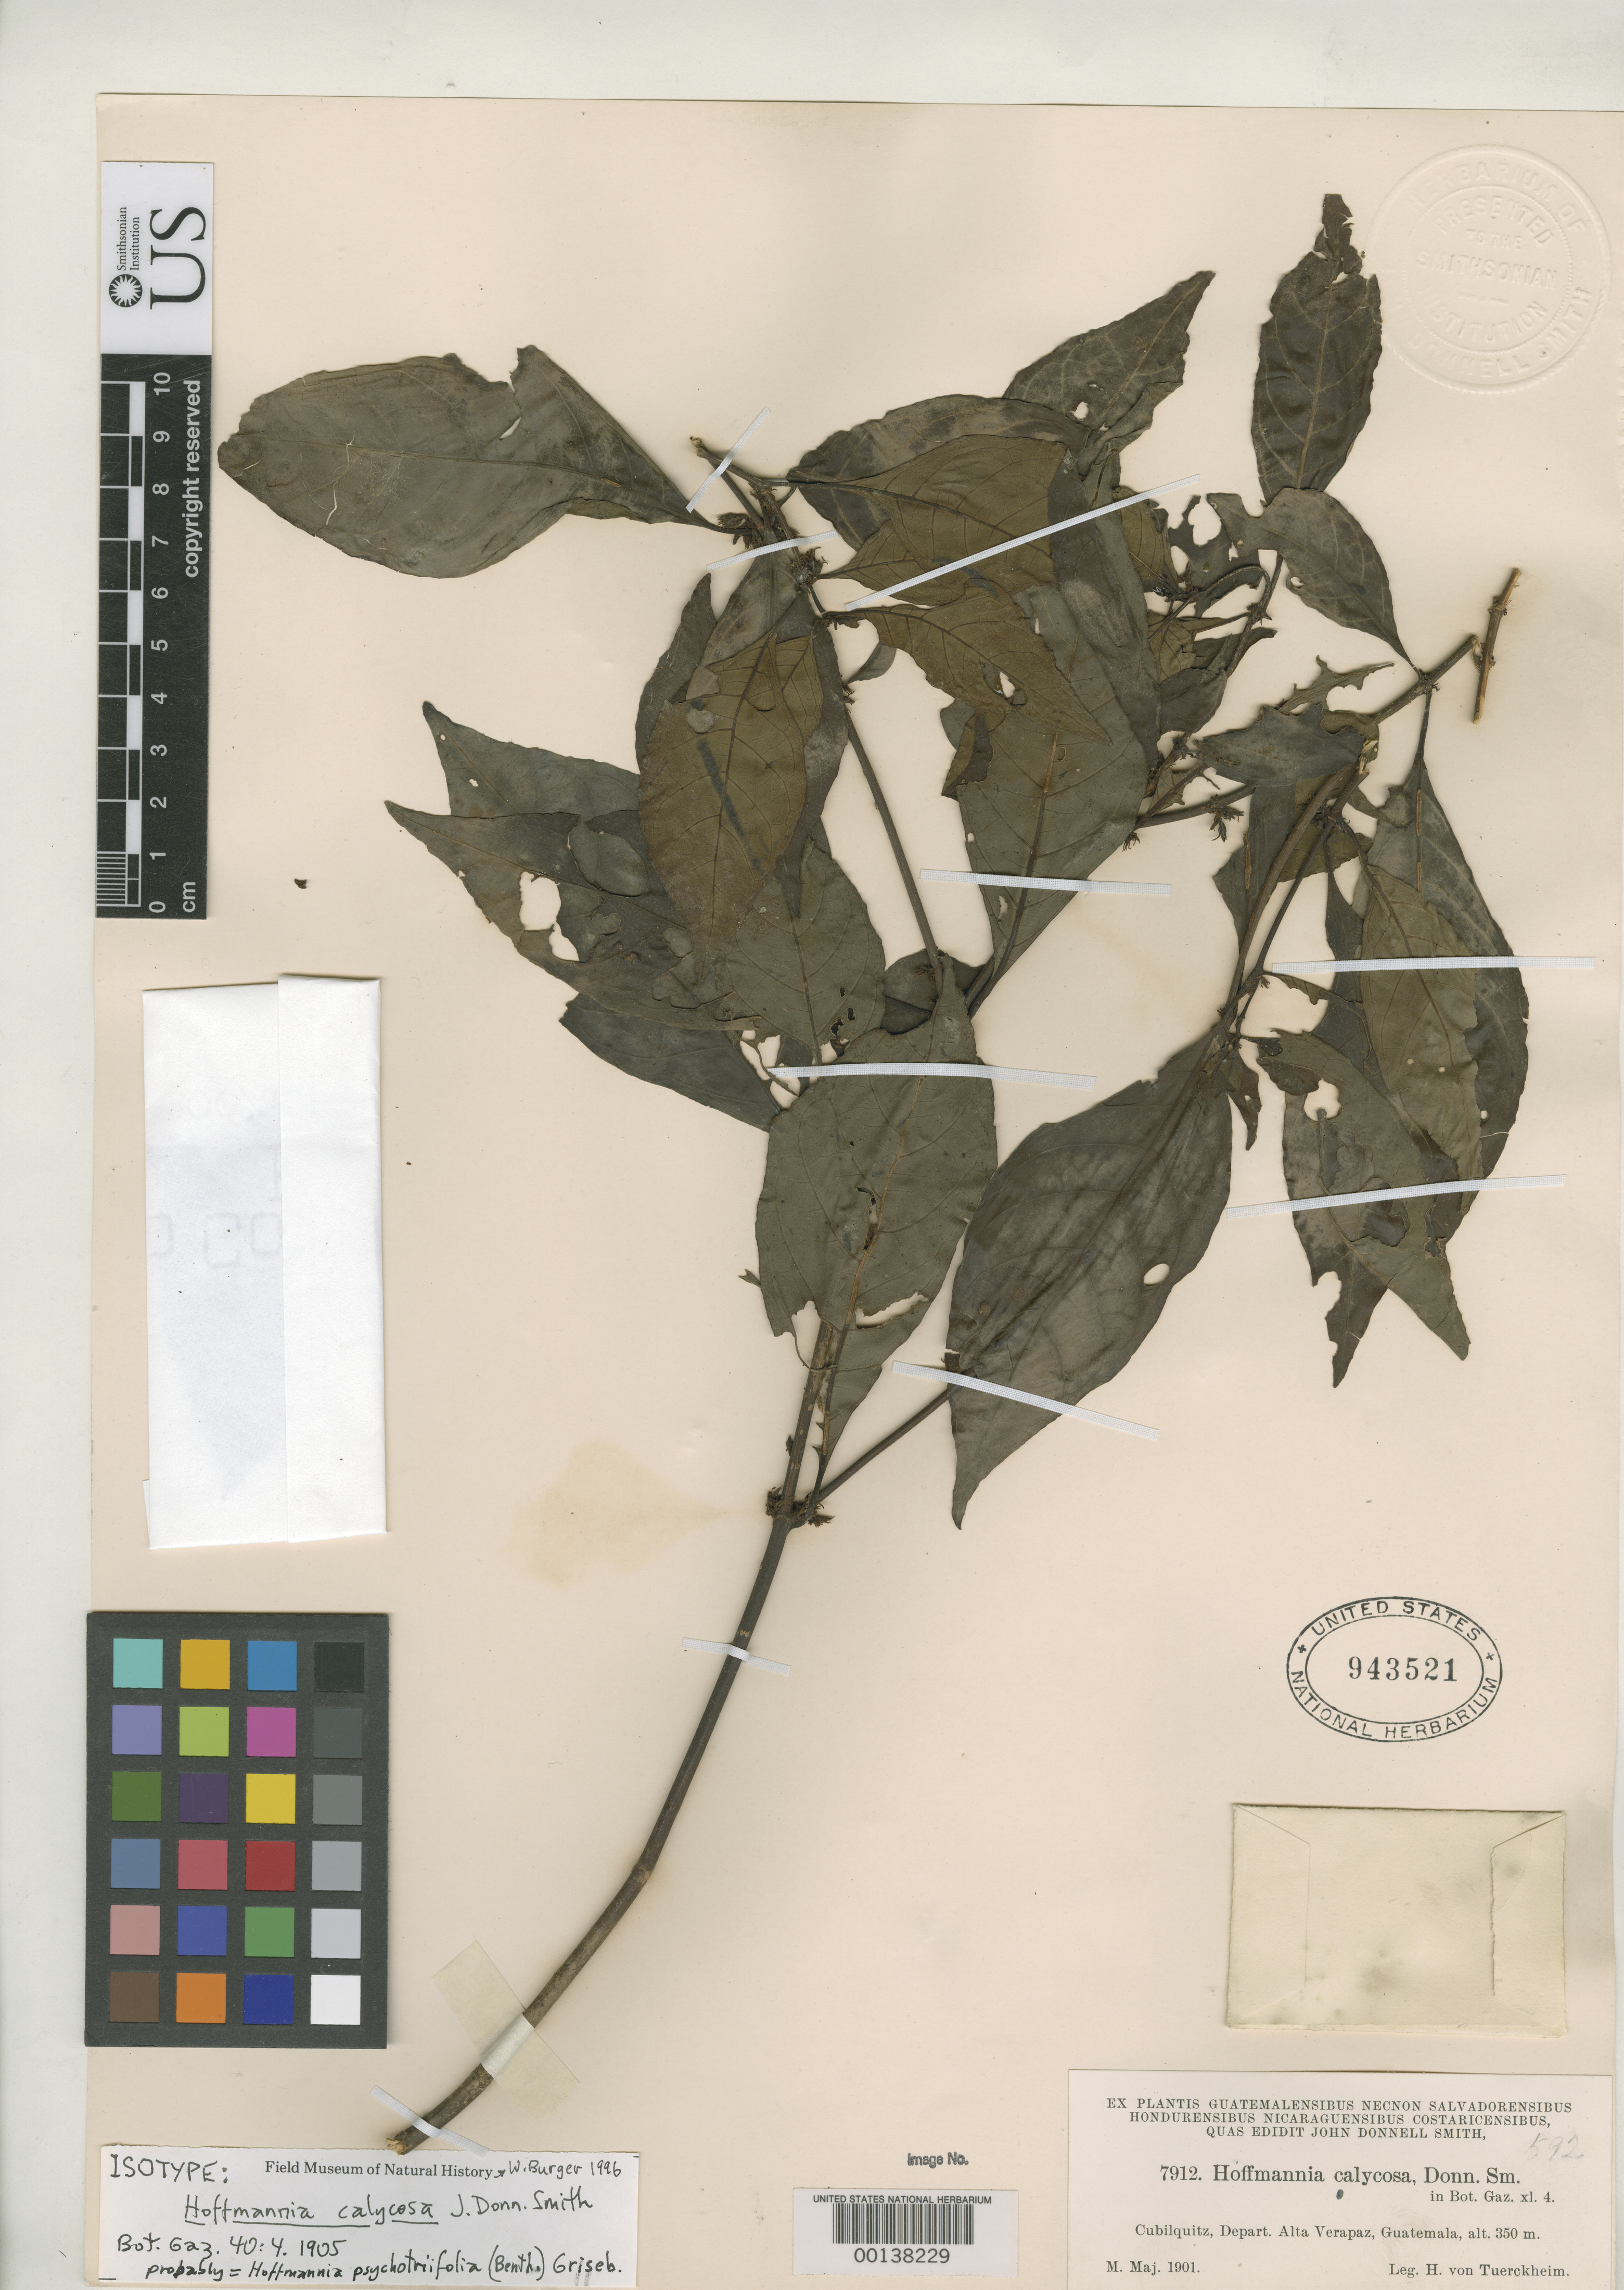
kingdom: Plantae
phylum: Tracheophyta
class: Magnoliopsida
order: Gentianales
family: Rubiaceae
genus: Hoffmannia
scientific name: Hoffmannia calycosa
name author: Donn. Sm.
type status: Type Collection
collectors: H. von Türckheim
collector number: J.D.S. 7912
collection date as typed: May 1901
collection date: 1901-05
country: Guatemala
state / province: Alta Verapaz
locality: Cubilquitz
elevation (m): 350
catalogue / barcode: US 943521